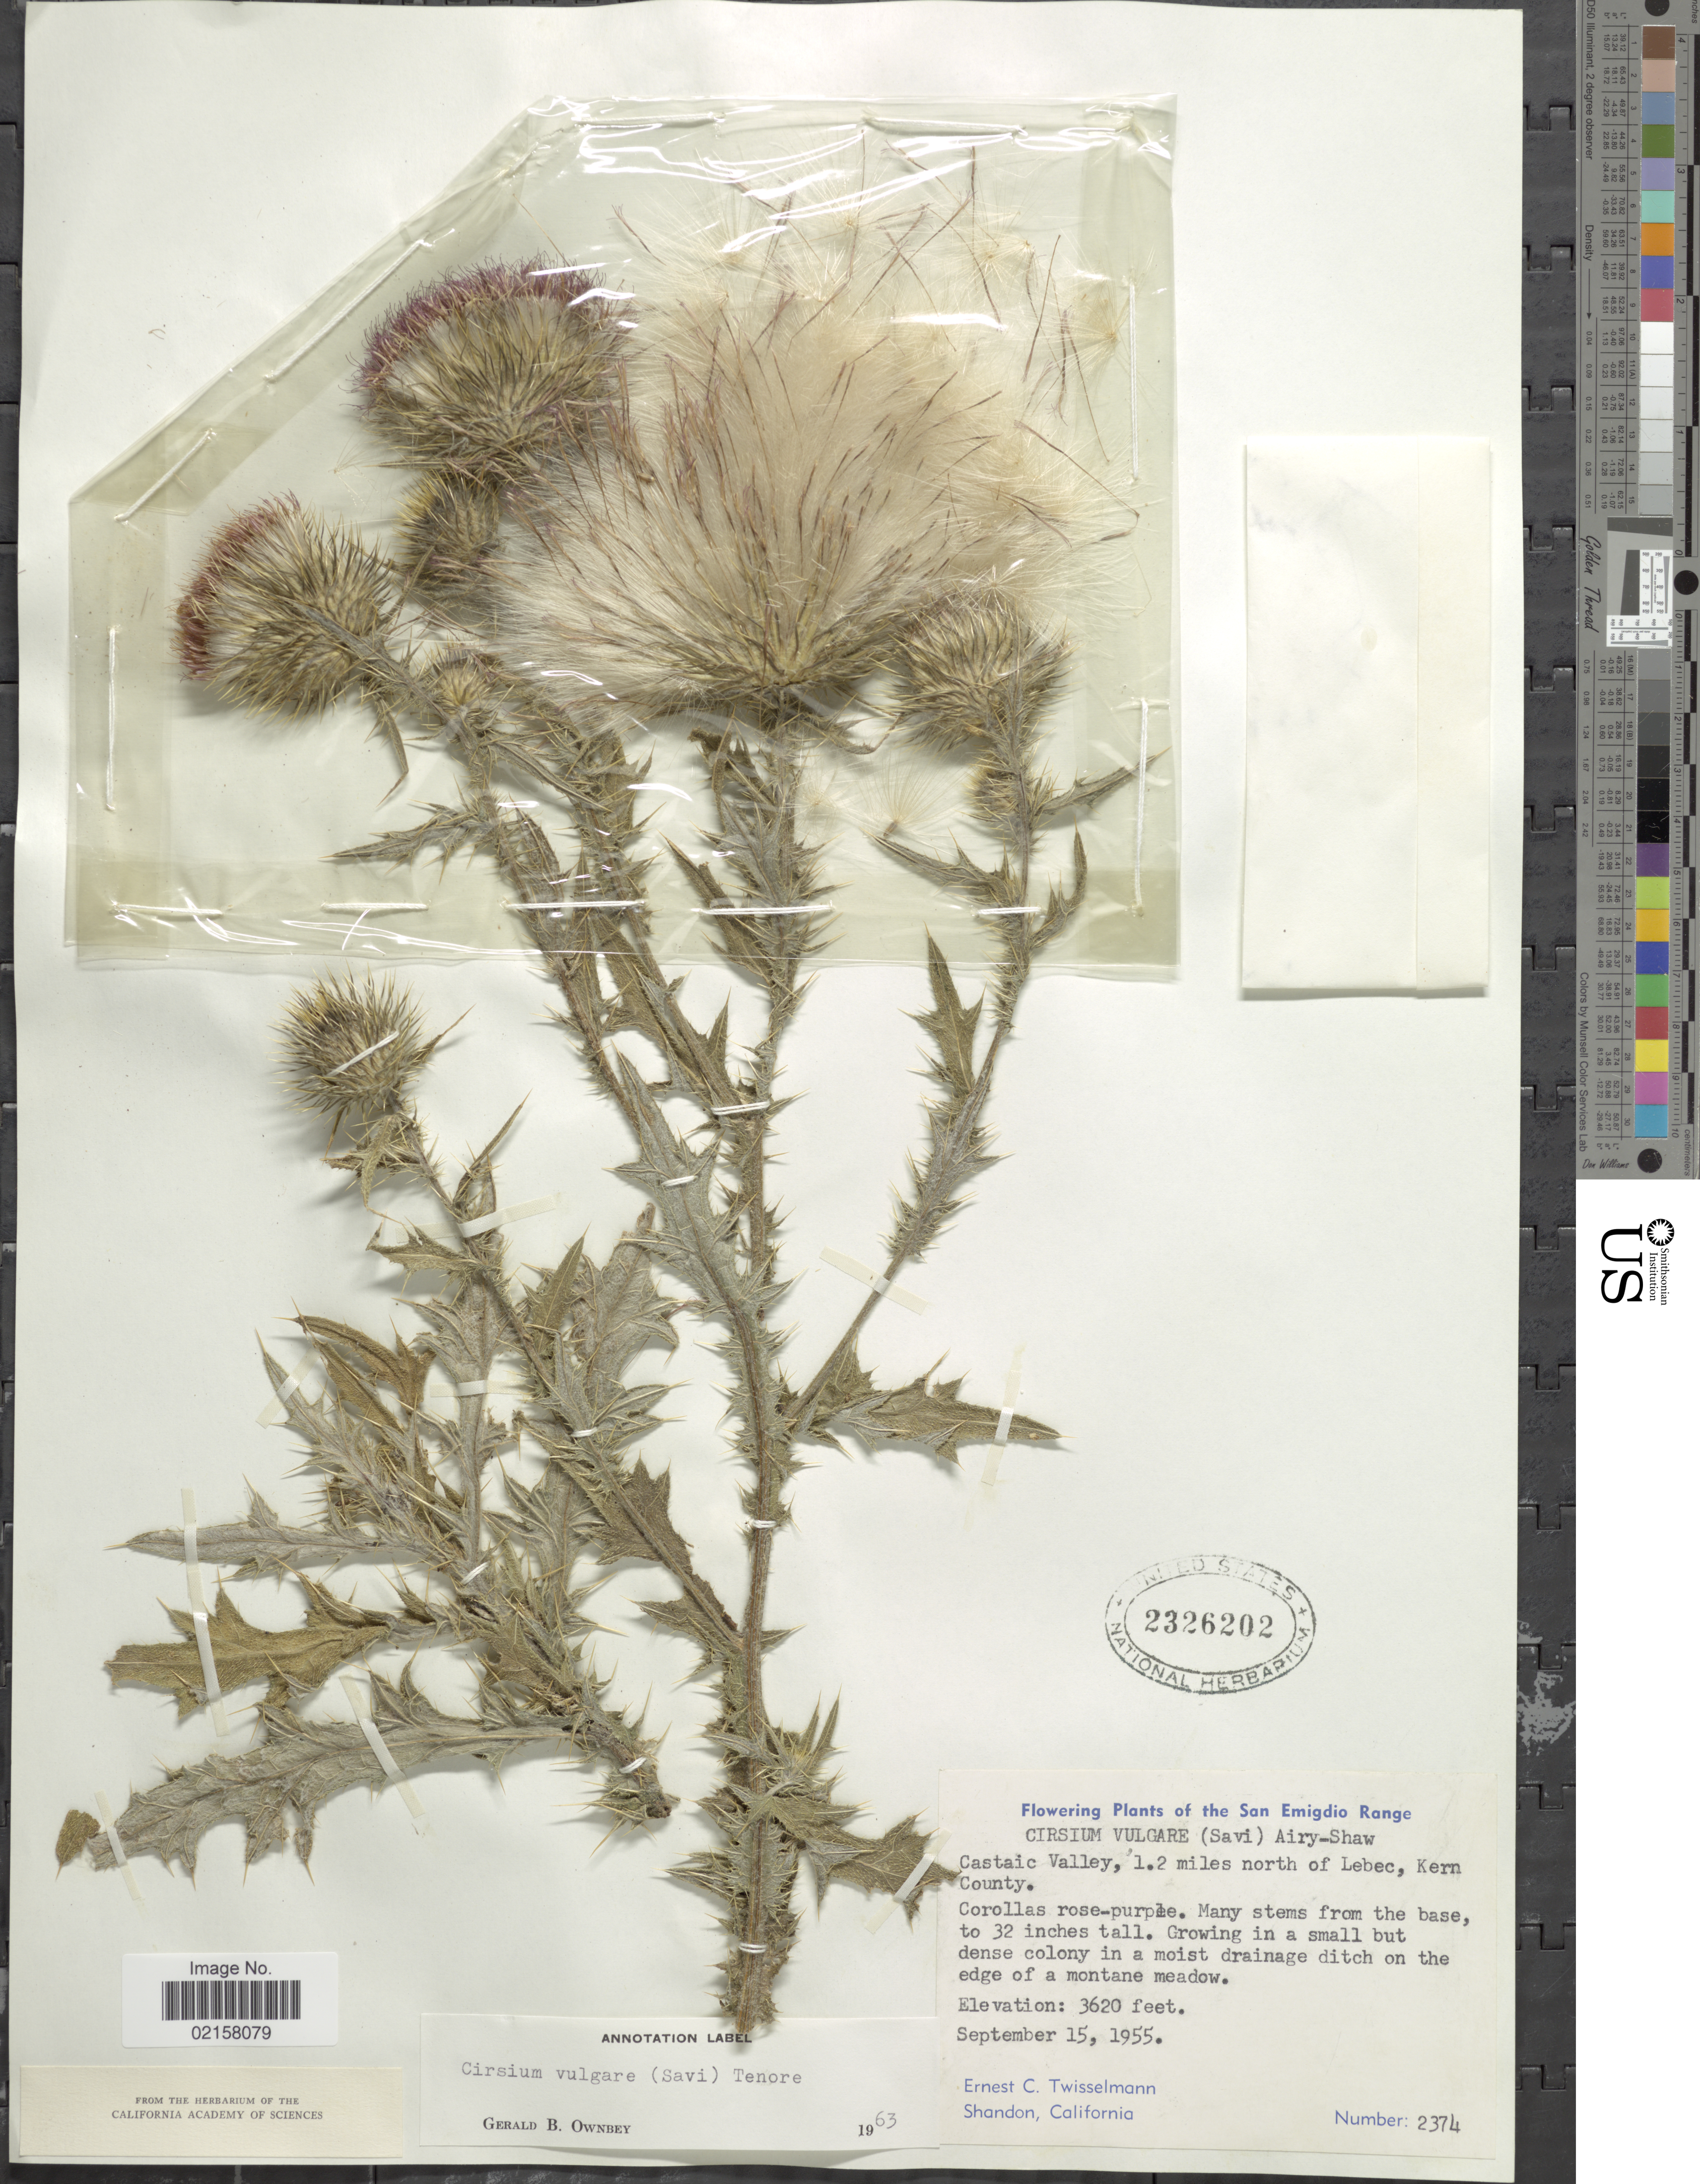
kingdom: Plantae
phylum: Tracheophyta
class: Magnoliopsida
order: Asterales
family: Asteraceae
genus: Cirsium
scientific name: Cirsium vulgare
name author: (Savi) Ten.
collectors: E. Twisselmann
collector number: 2374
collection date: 1955-09-15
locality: The San Emigdio Range, Castaic Valley, 1.2 miles north of Lebec, Kern County.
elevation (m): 1103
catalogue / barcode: US 2326202